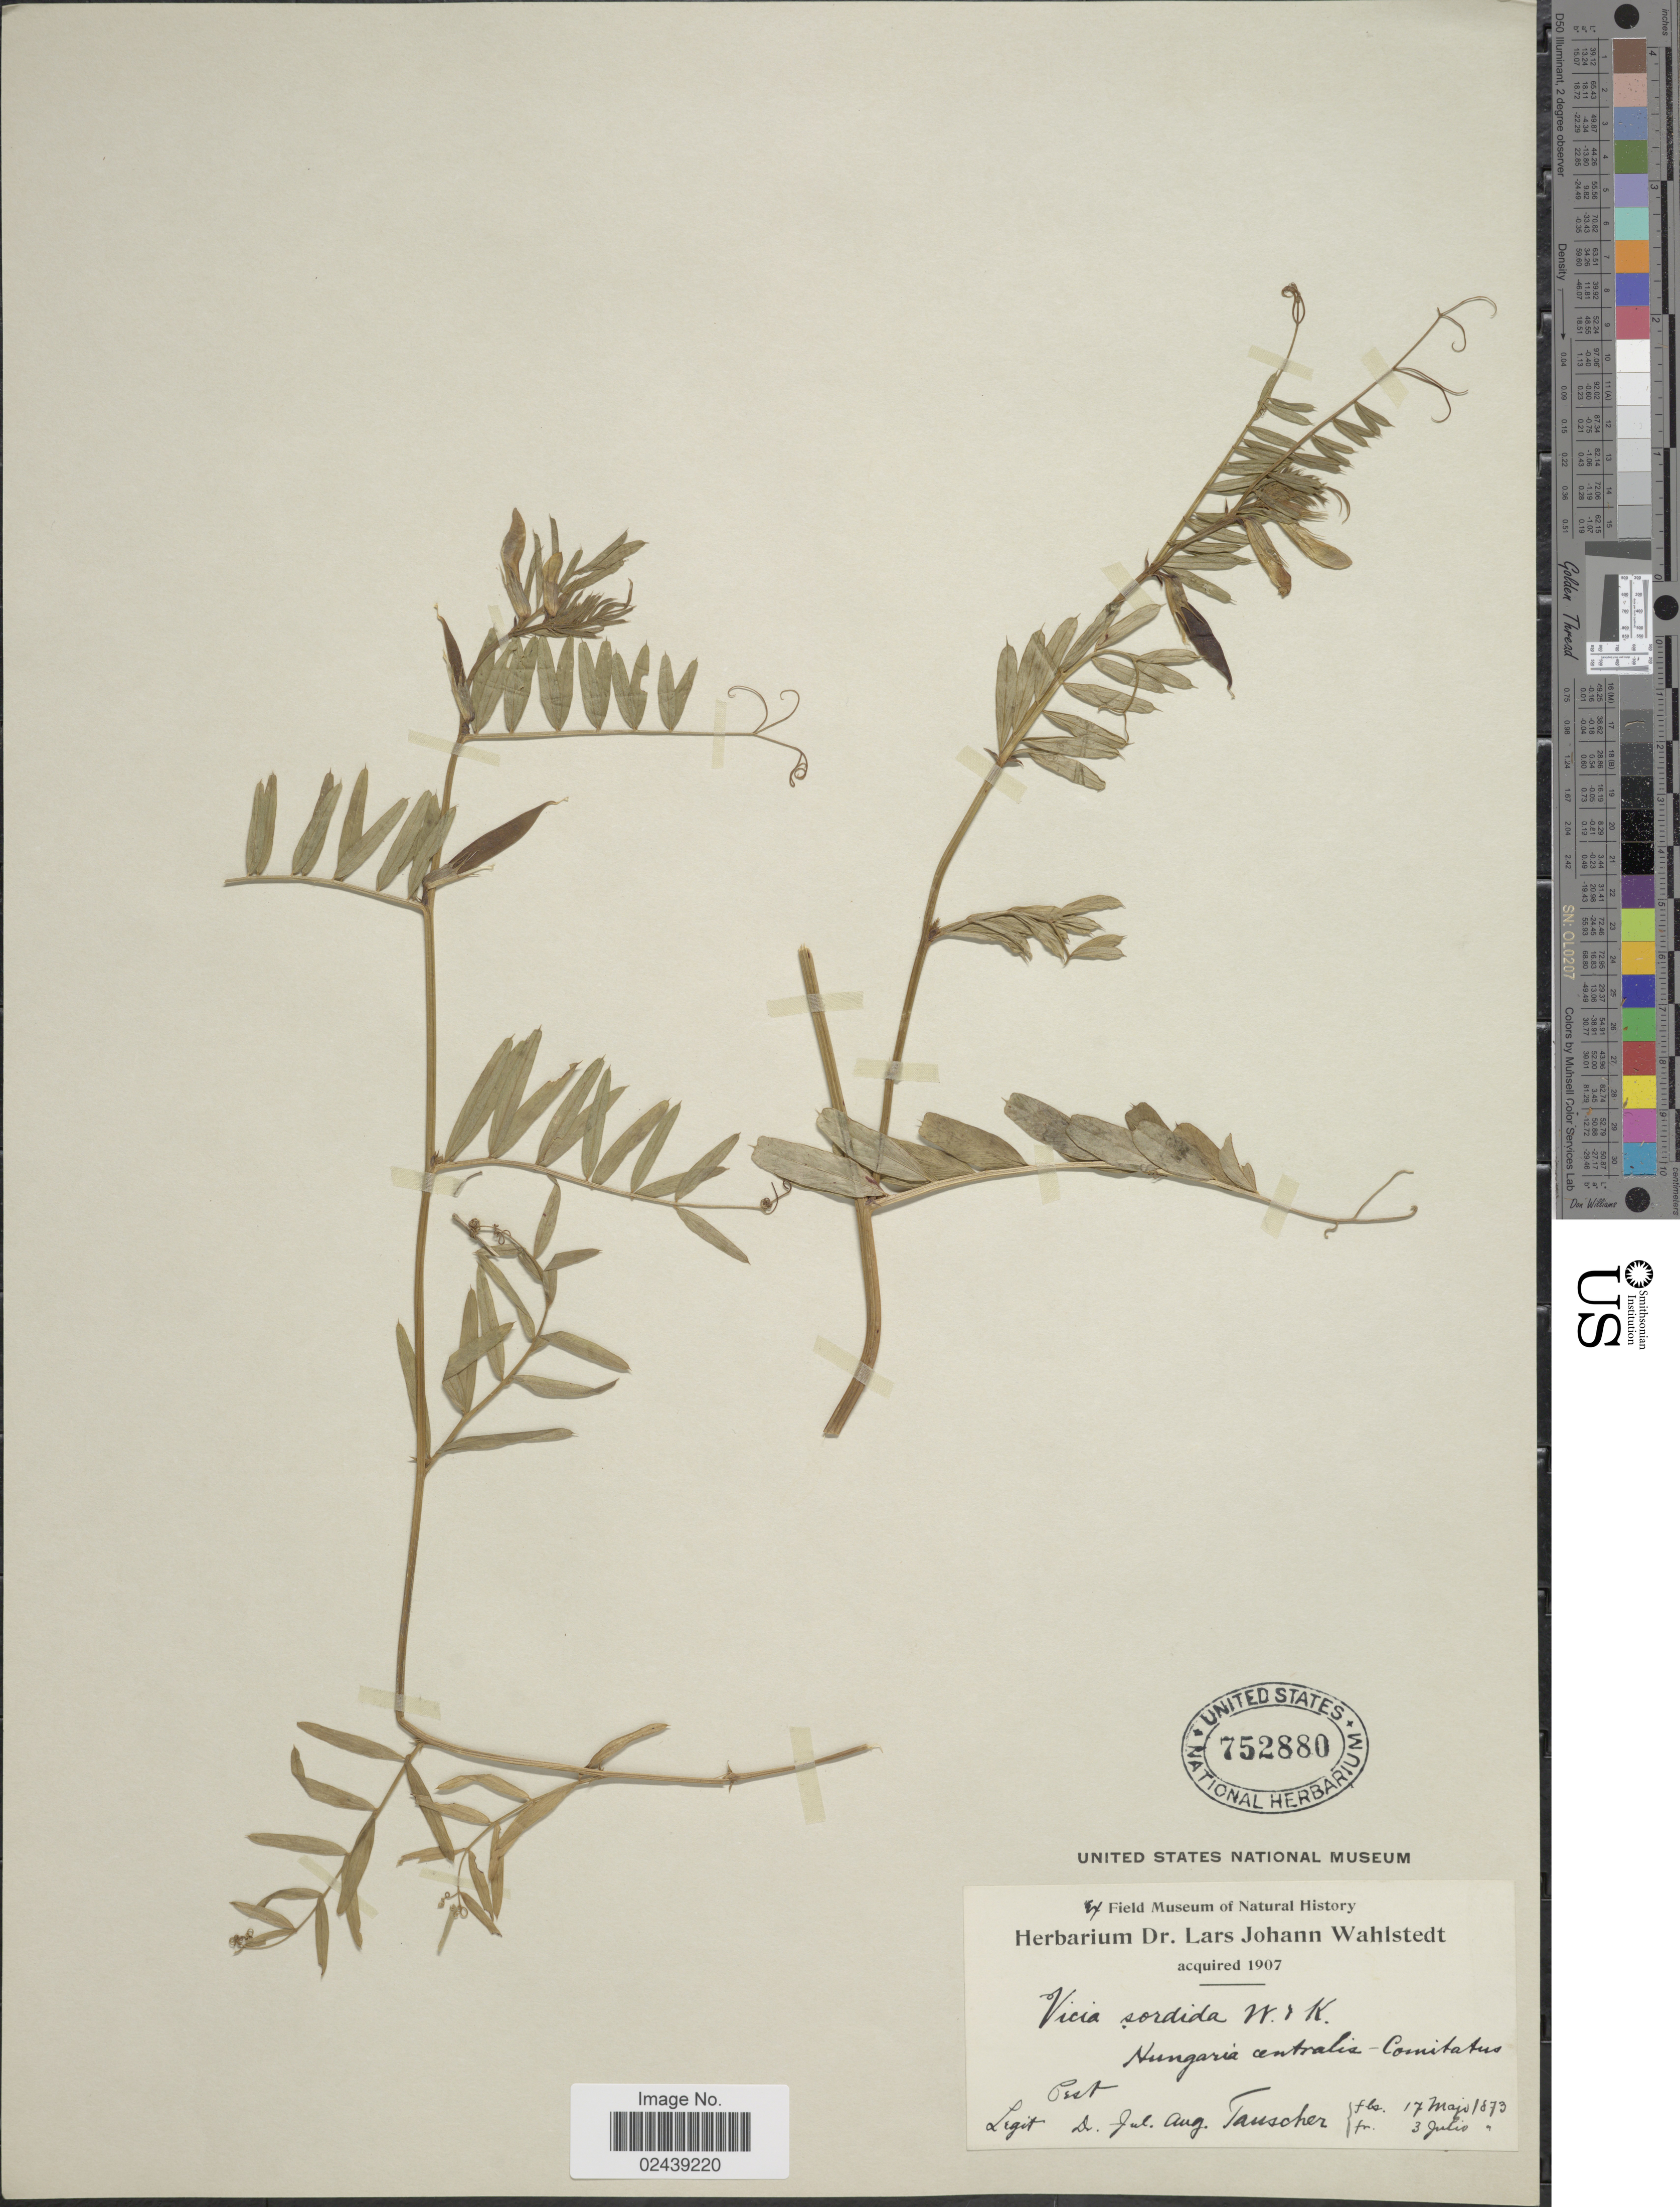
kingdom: Plantae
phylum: Tracheophyta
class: Magnoliopsida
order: Fabales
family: Fabaceae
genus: Vicia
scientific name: Vicia sordida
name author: Waldst. & Kit.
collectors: G. Tauscher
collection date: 1873-05-17/1873-07-03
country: Hungary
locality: Hungaria centralis-Comitatus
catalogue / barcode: US 752880